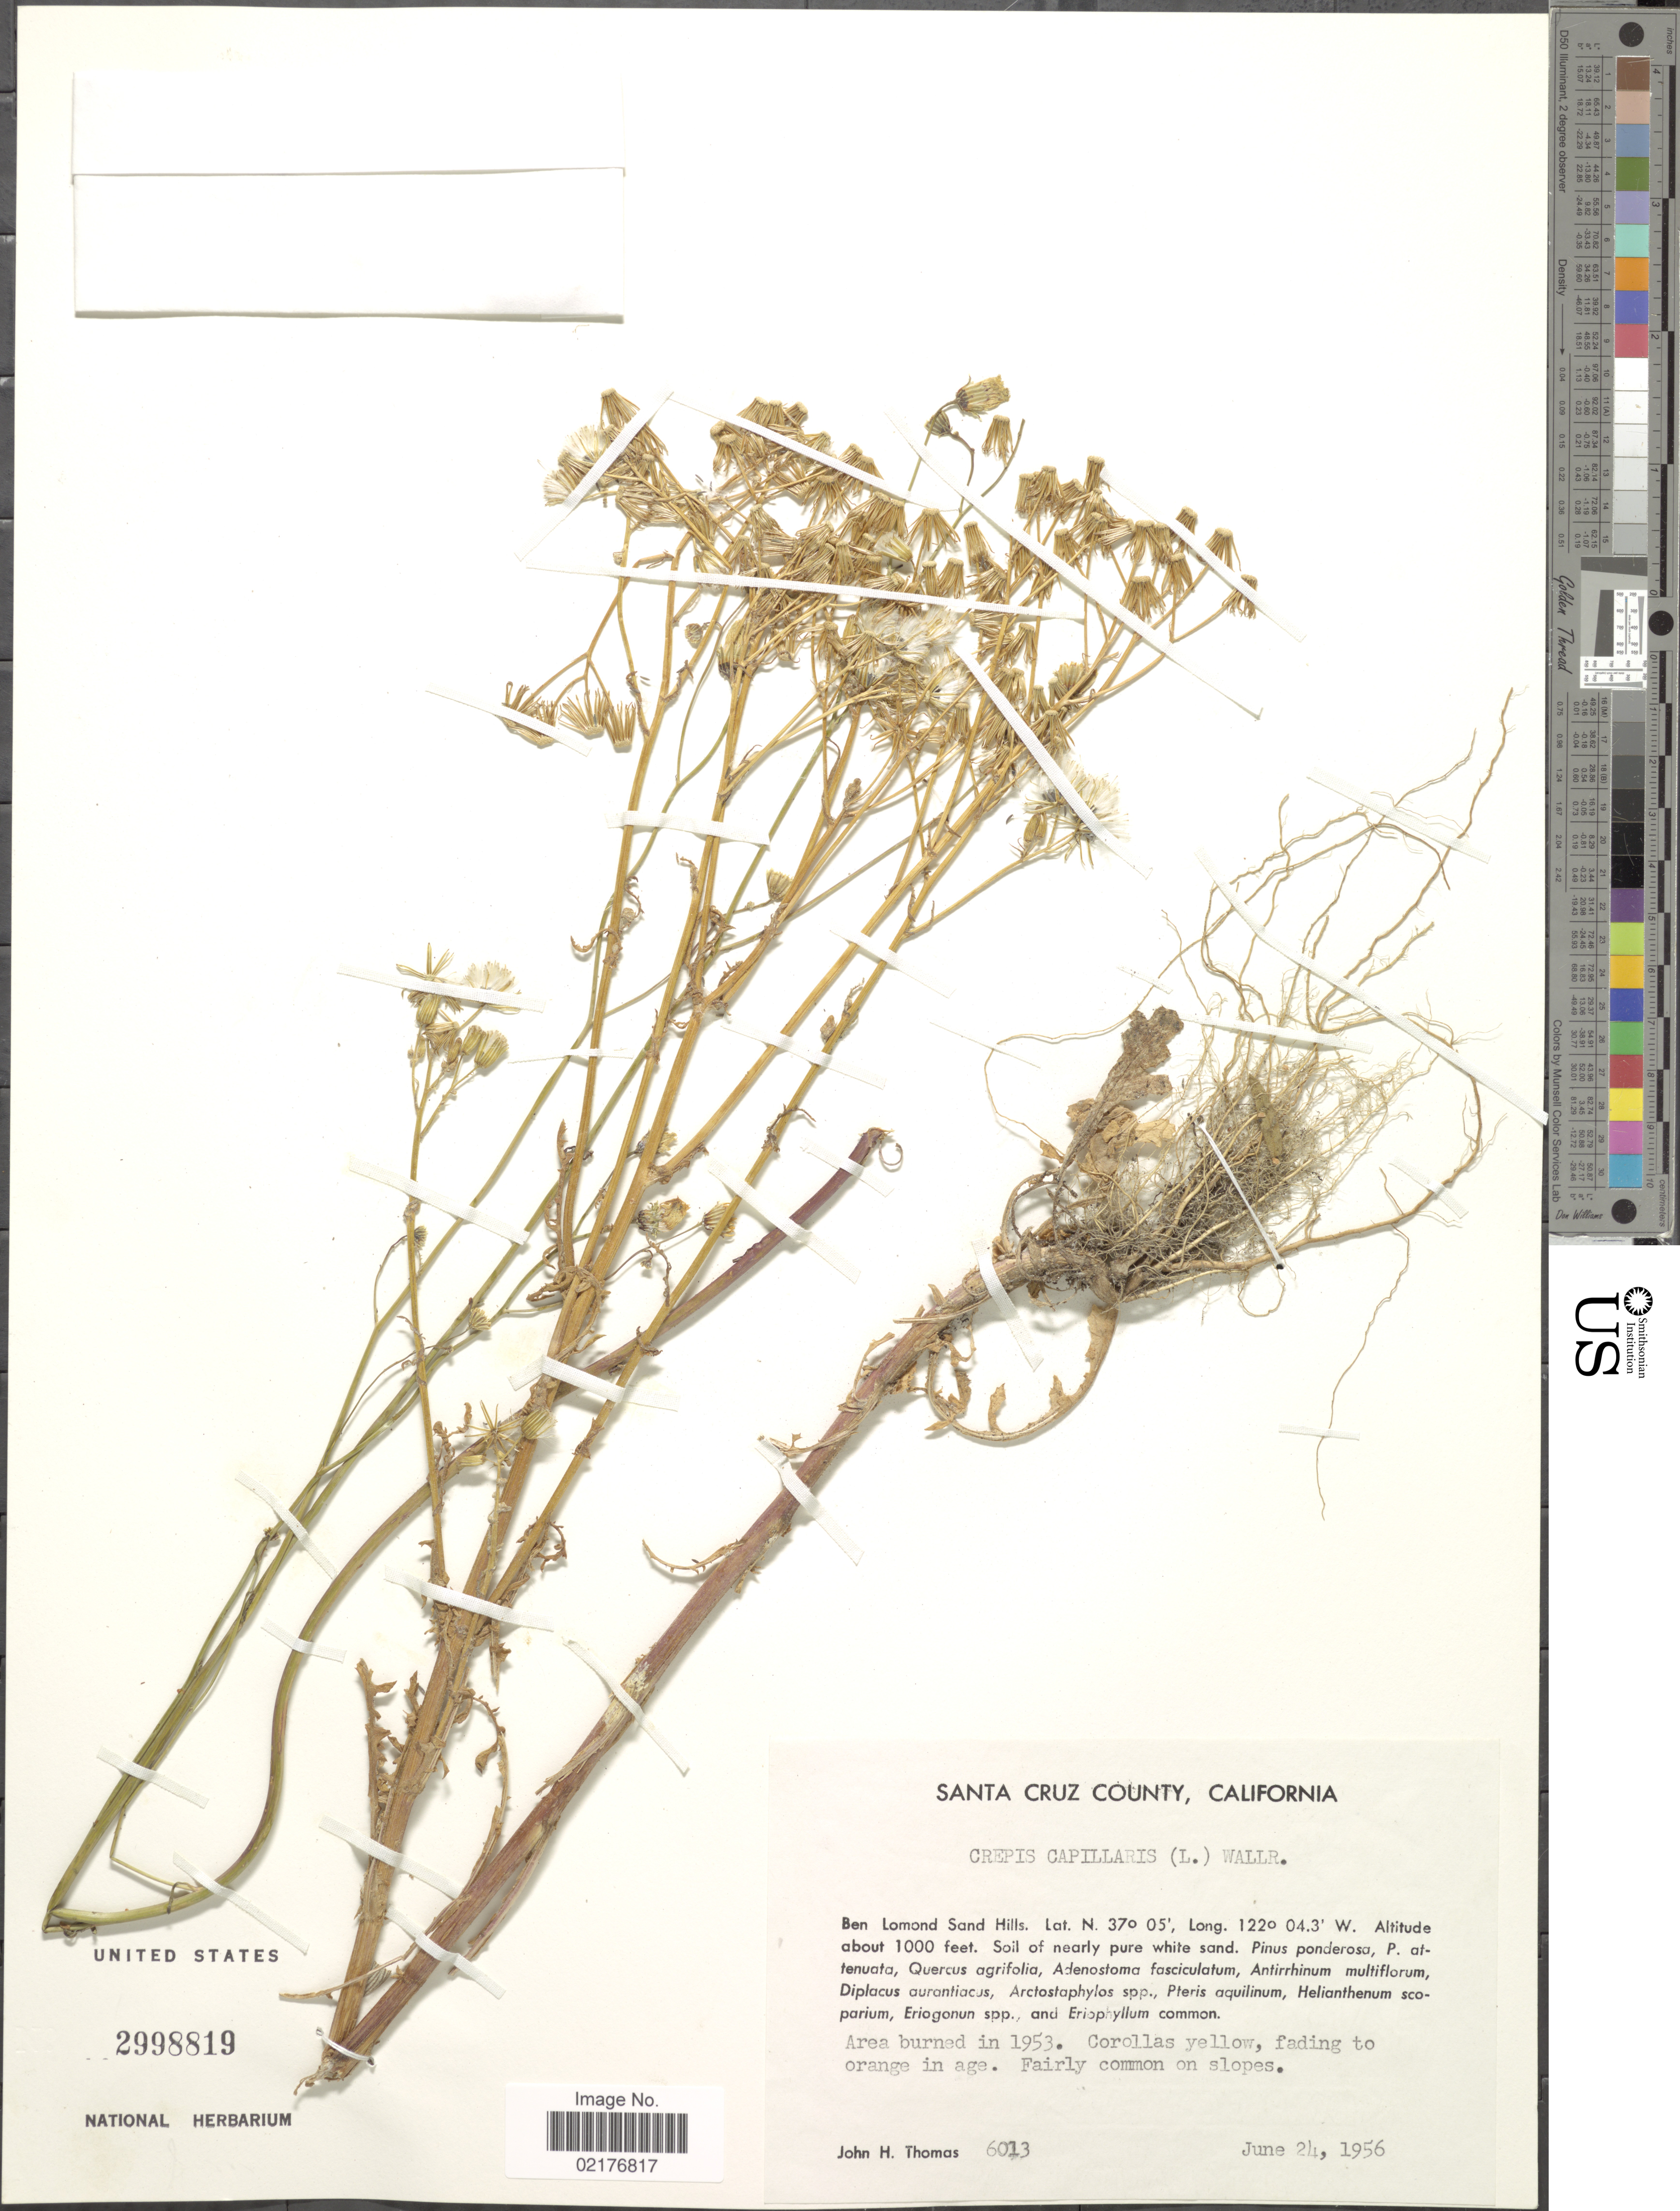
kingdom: Plantae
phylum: Tracheophyta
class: Magnoliopsida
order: Asterales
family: Asteraceae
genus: Crepis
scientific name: Crepis capillaris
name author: (L.) Wallr.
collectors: J. H. Thomas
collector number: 6013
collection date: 1956-06-24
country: United States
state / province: California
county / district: Santa Cruz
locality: Santa Cruz County, California, Ben Lomond Sand Hills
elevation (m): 305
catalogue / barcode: US 2998819